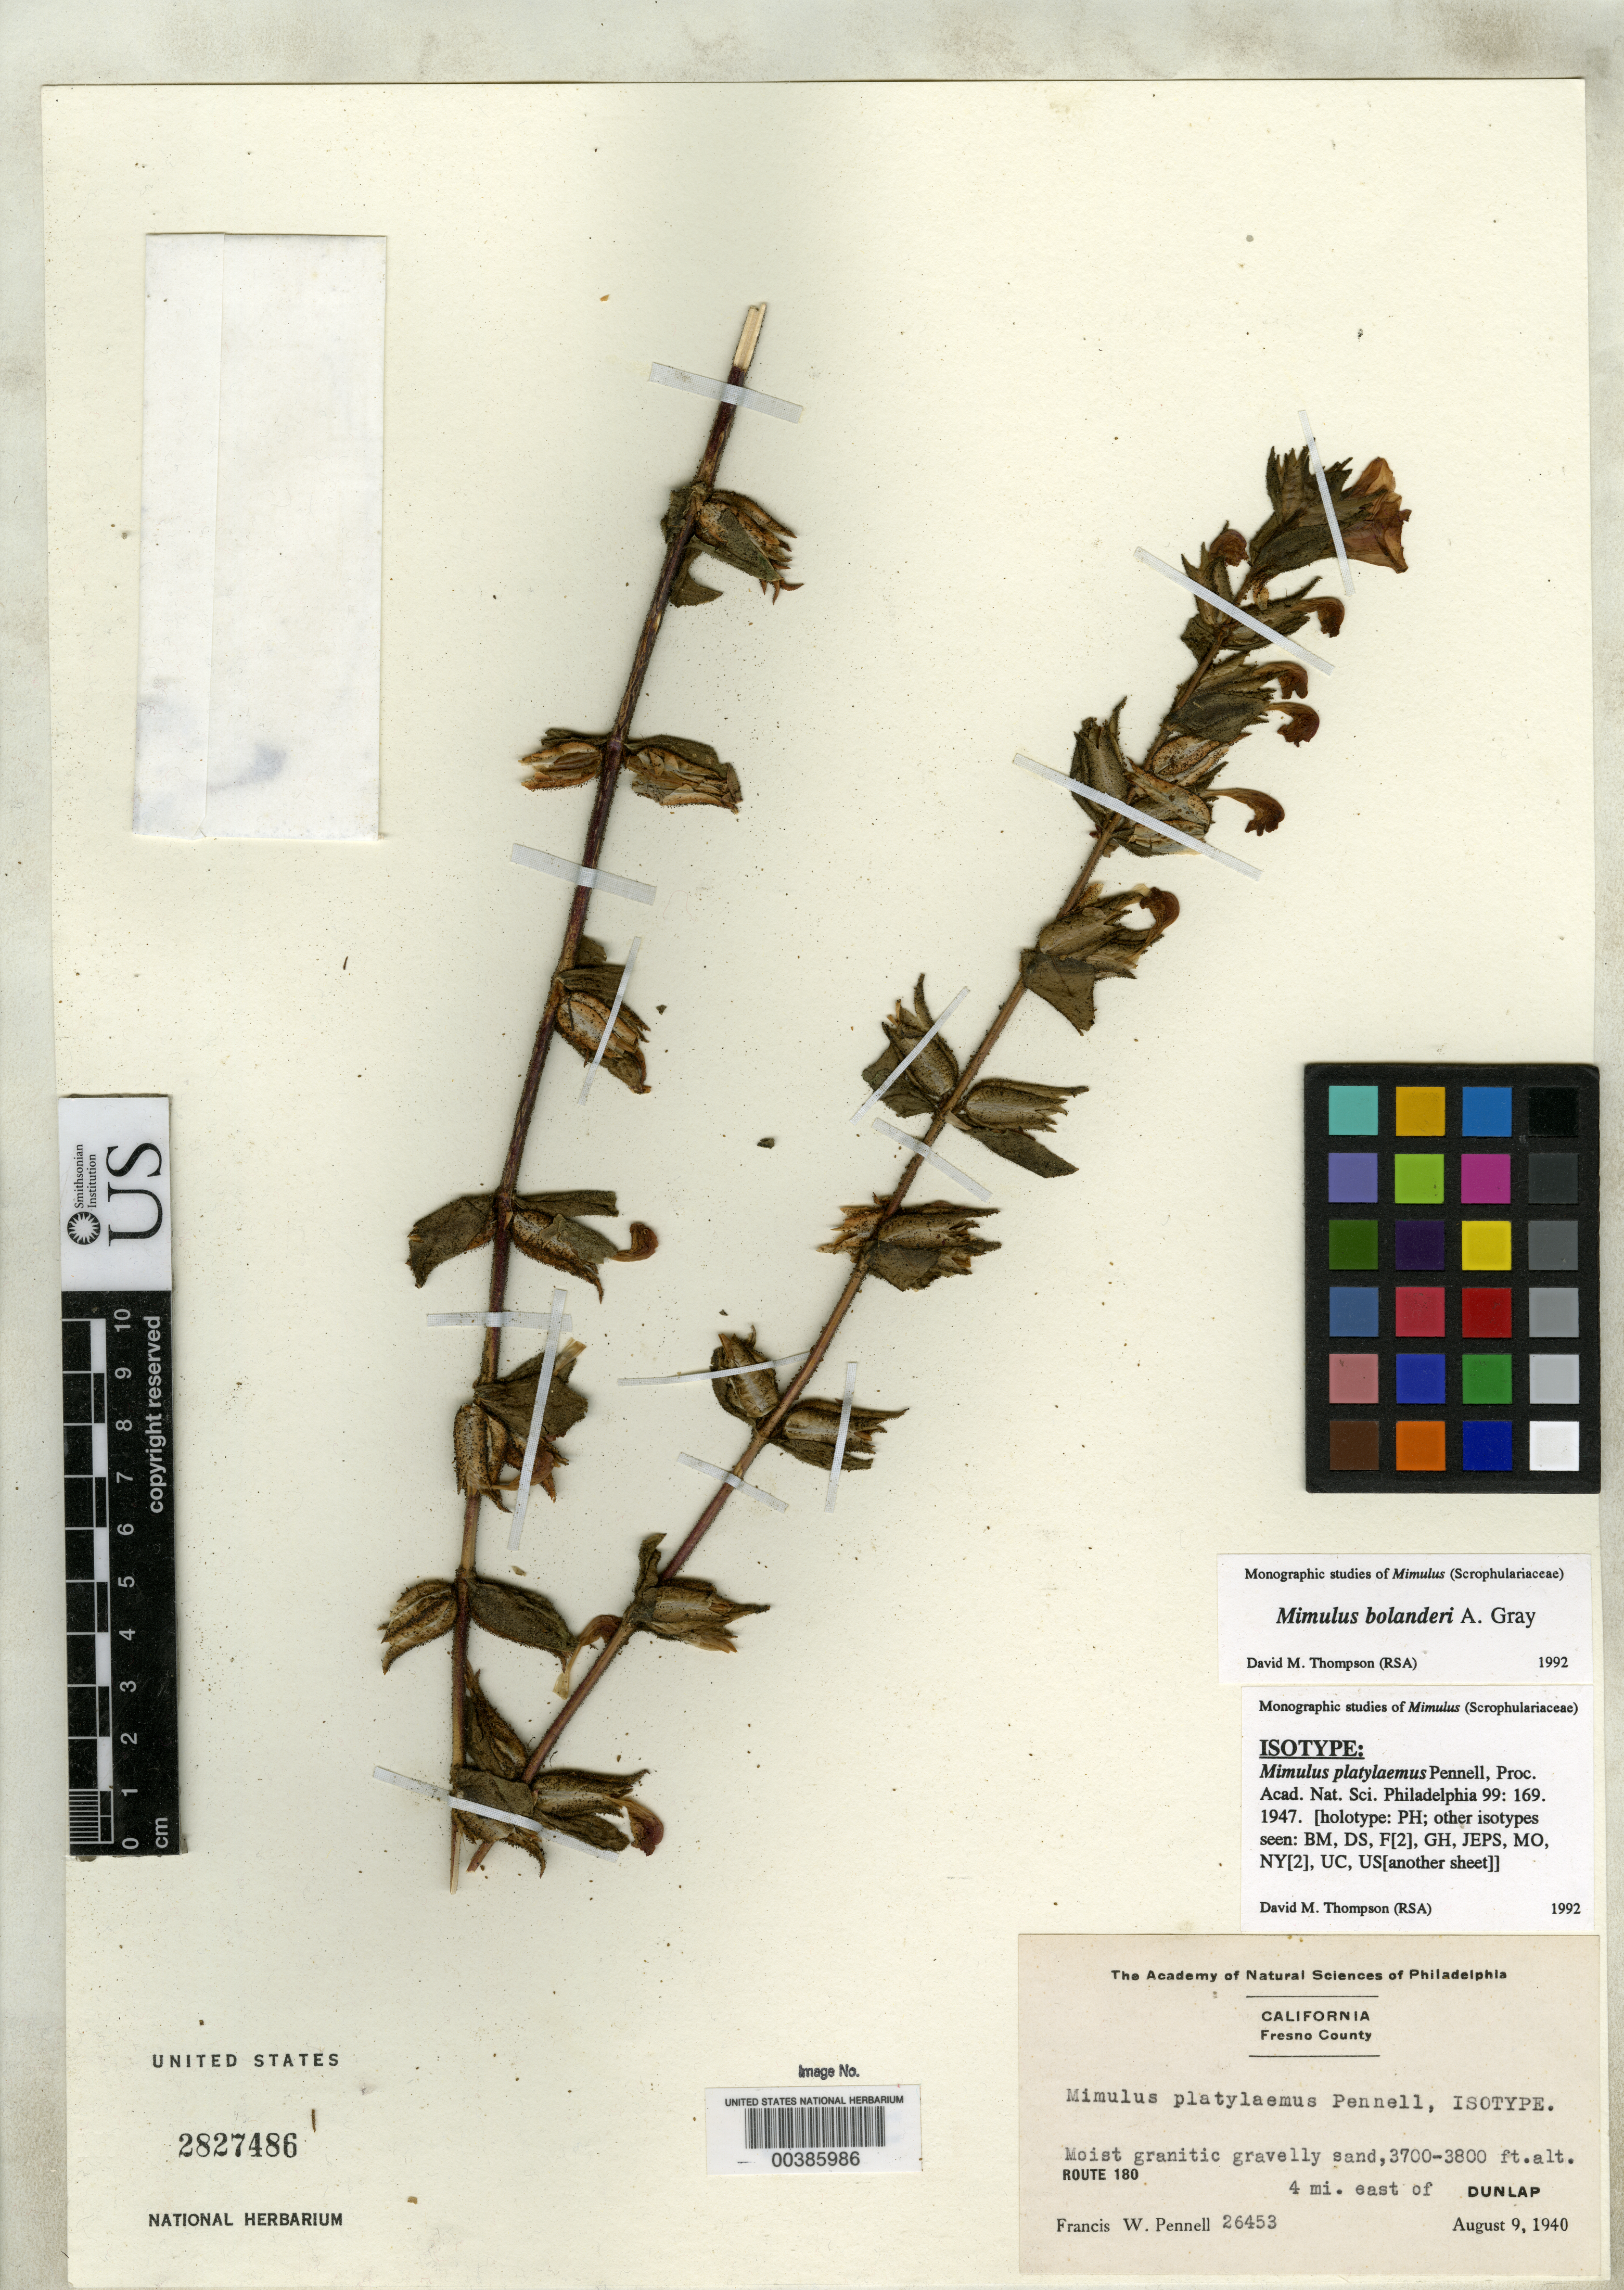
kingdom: Plantae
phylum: Tracheophyta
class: Magnoliopsida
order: Lamiales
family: Phrymaceae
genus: Mimulus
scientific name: Mimulus platylaemus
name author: Pennell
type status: Isotype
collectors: F. W. Pennell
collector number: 26453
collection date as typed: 09 Aug 1940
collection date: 1940-08-09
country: United States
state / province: California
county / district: Fresno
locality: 4 mi E of Dunlap, route 180.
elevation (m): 1128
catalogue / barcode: US 2827486